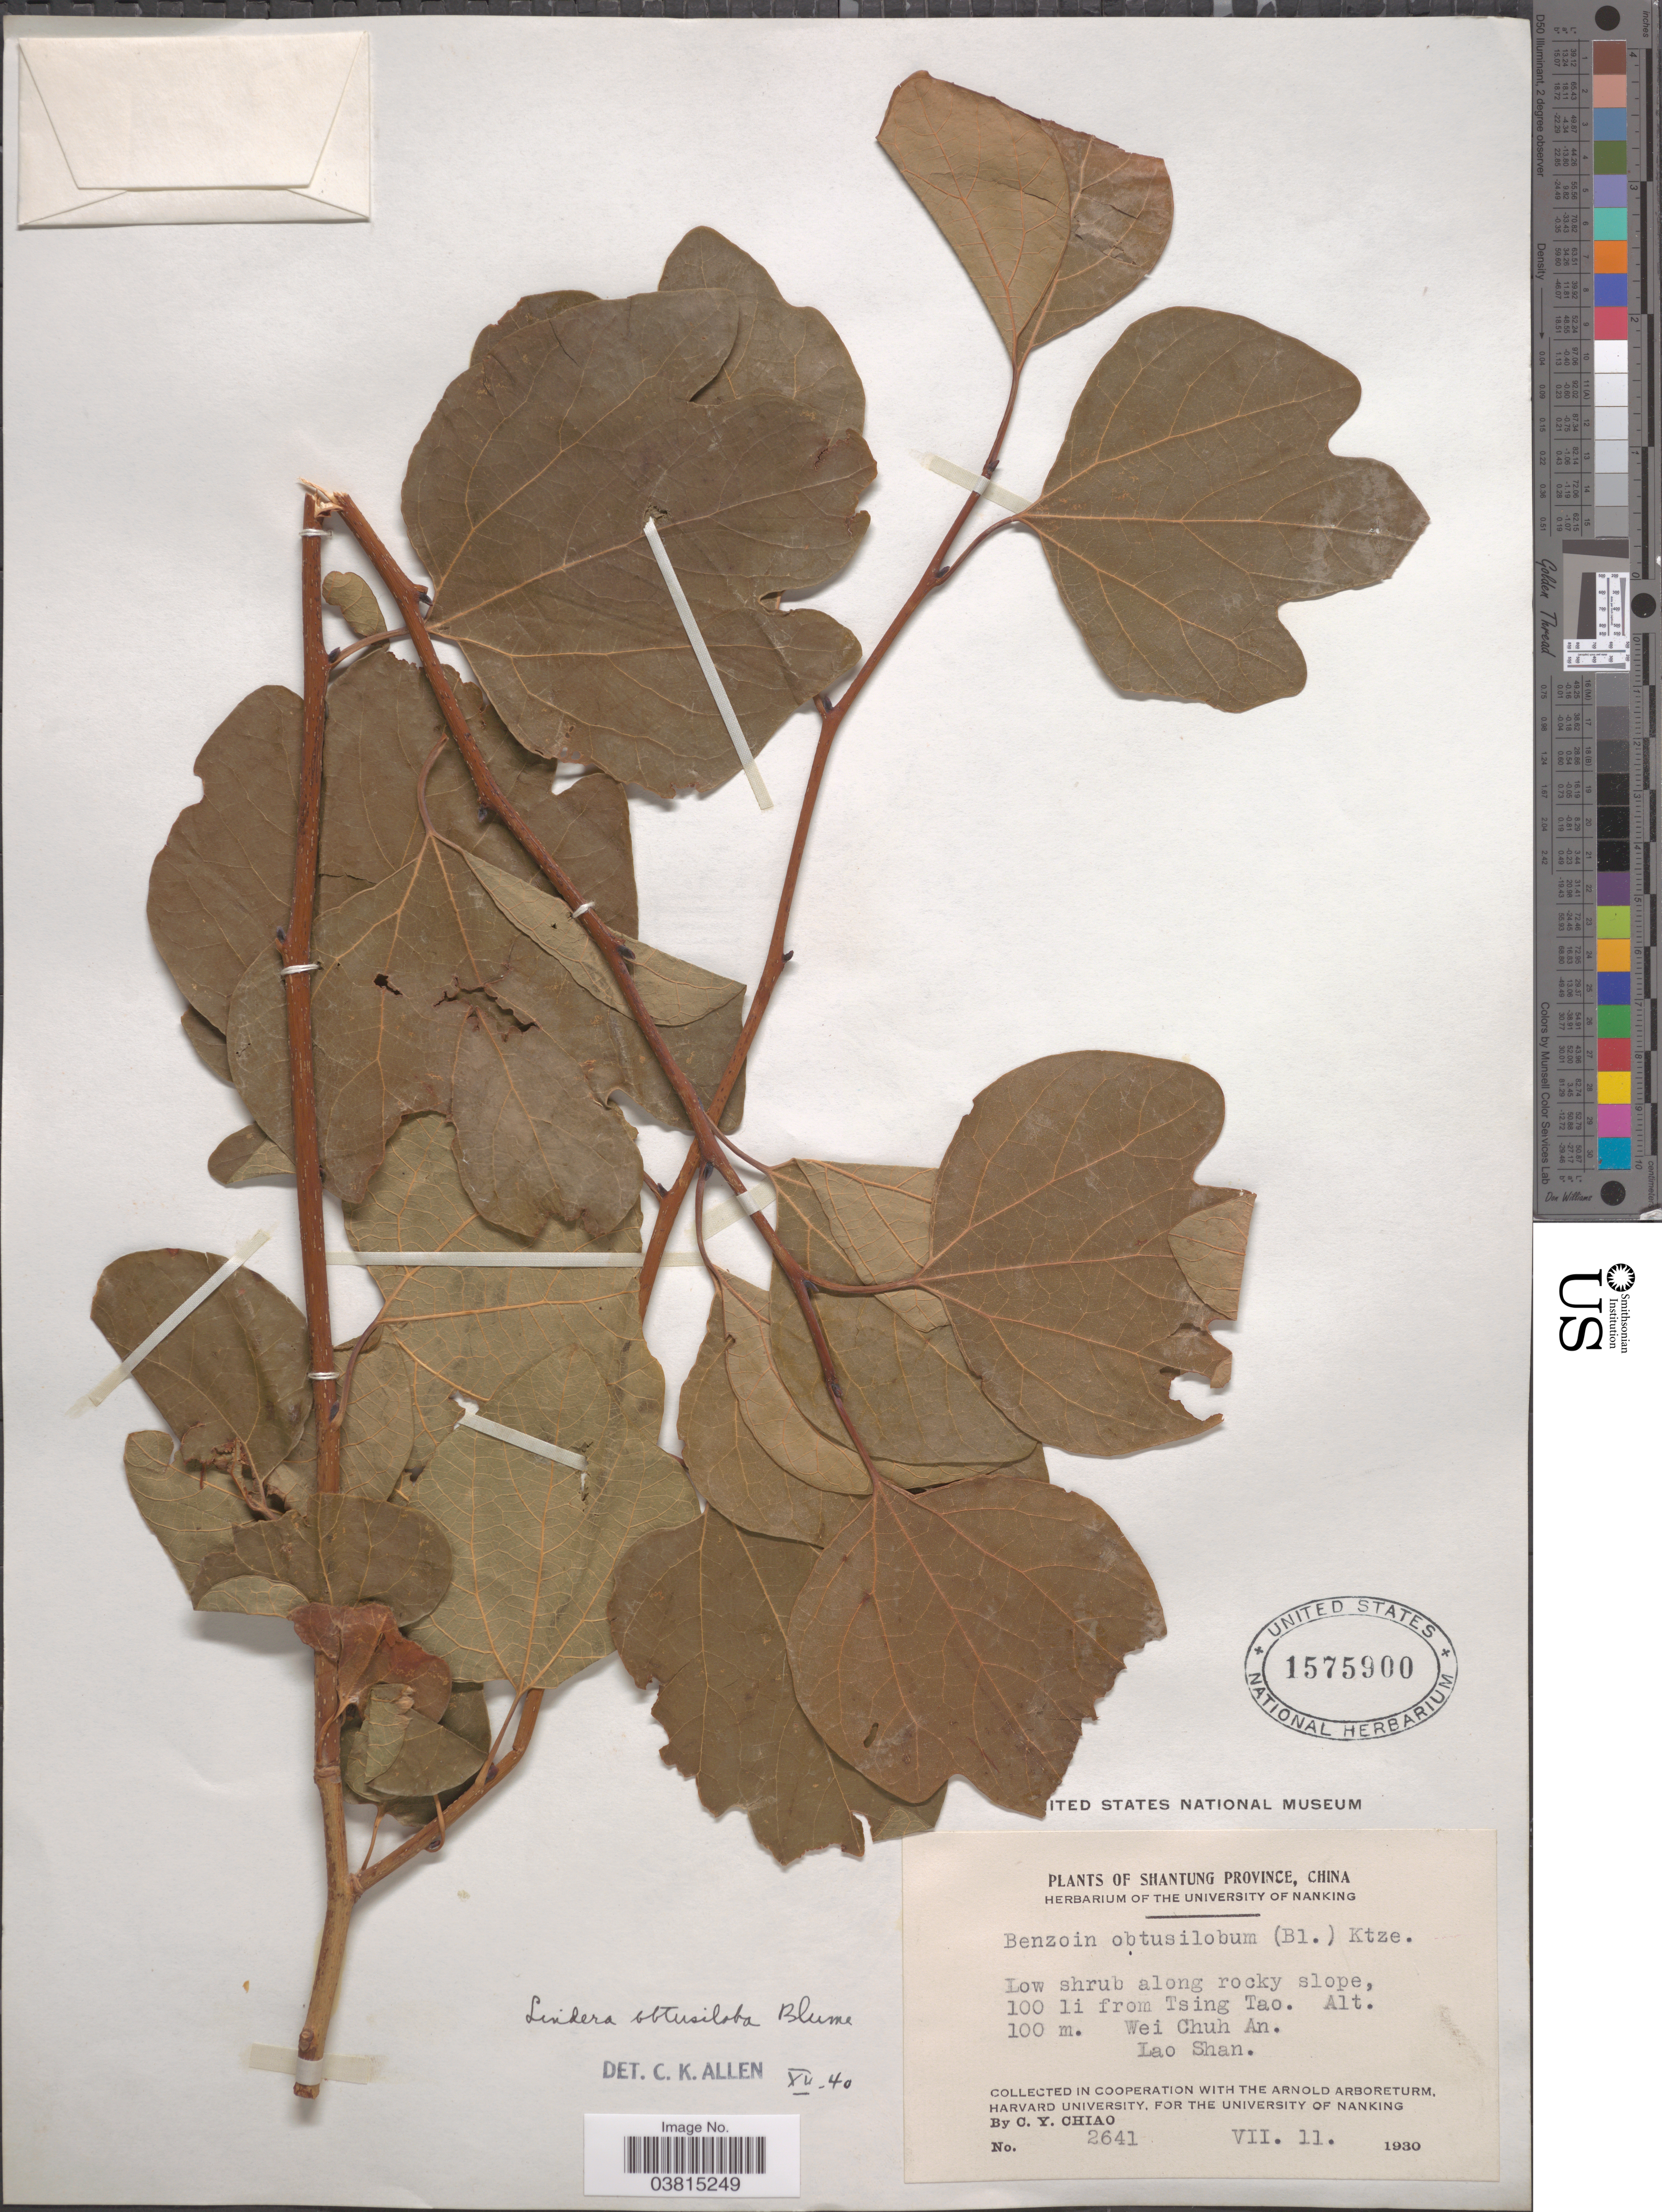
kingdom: Plantae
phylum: Tracheophyta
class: Magnoliopsida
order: Laurales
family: Lauraceae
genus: Lindera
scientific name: Lindera obtusiloba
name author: Blume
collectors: C. Chaio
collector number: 2641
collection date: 1930-07-11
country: China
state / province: Shandong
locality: Shantung Province. 100 li from Tsing Tao. Wei Chuh An. Lao Shan.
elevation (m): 100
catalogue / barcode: US 1575900